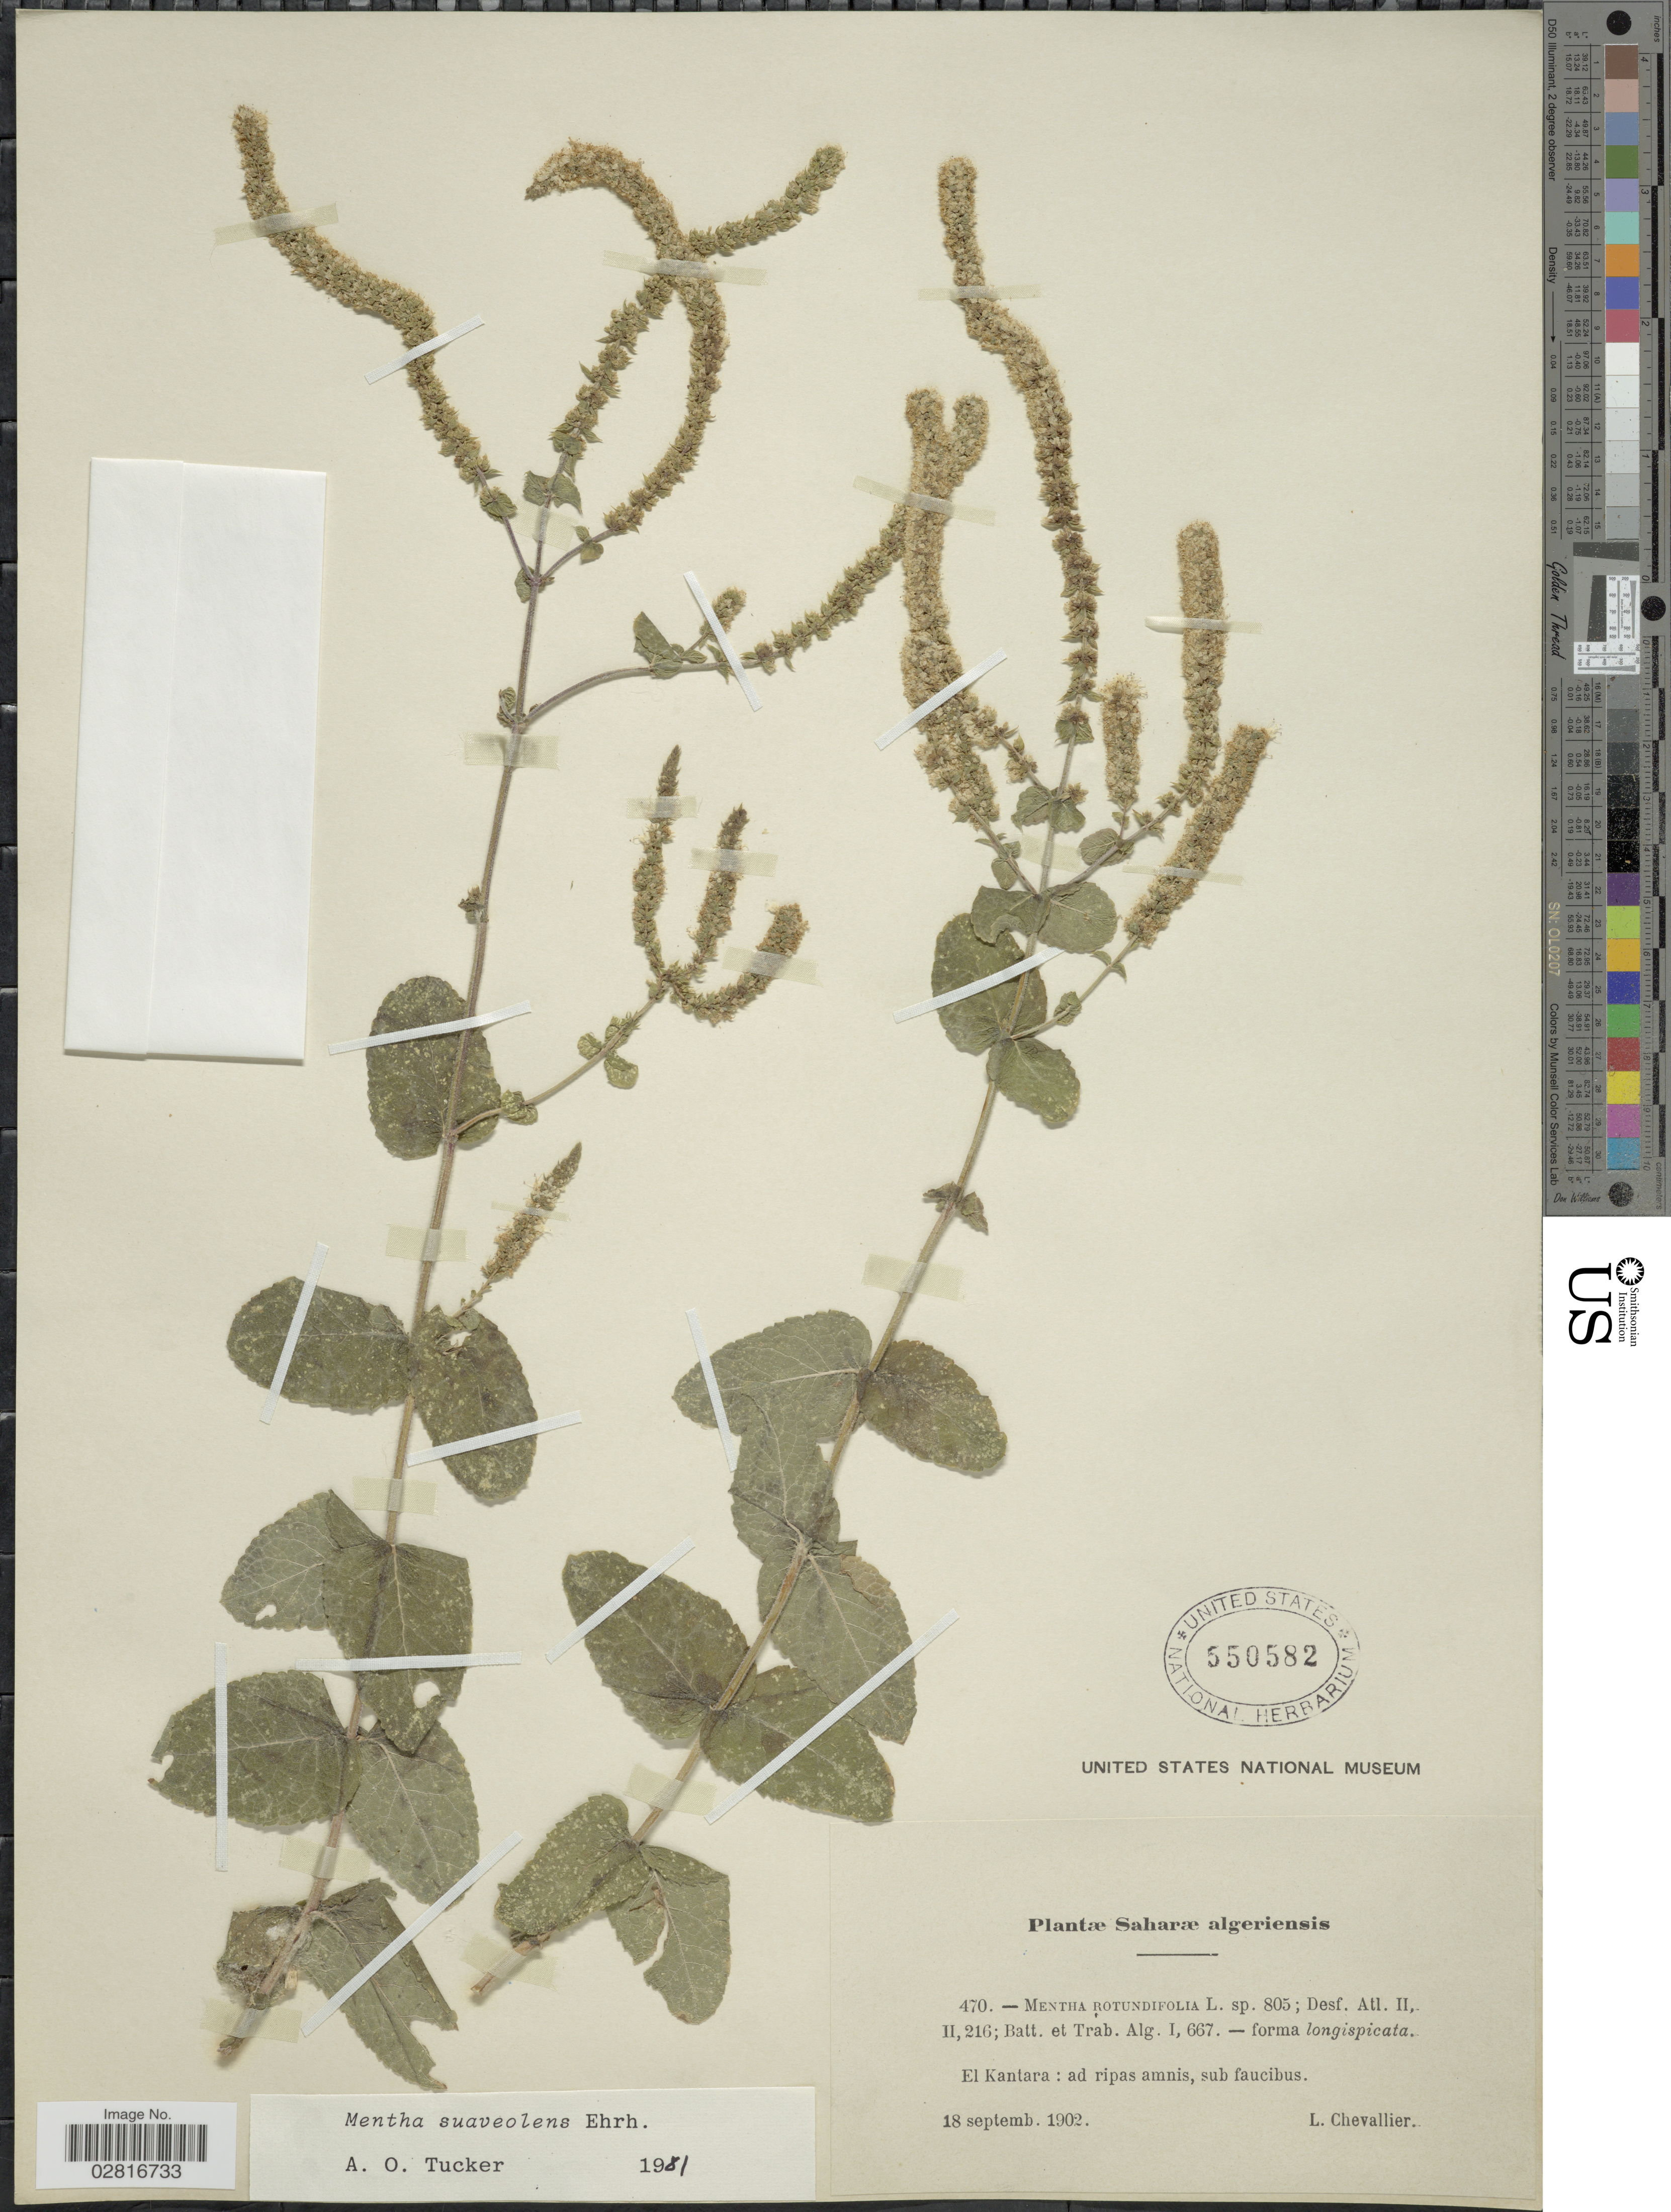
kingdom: Plantae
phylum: Tracheophyta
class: Magnoliopsida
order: Lamiales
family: Lamiaceae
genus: Mentha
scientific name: Mentha suaveolens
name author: Ehrh.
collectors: L. Chevallier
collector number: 470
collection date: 1902-09-18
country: Algeria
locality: Saharæ Algeriensis. El Kantara: ad ripas amnis, sub faucibus.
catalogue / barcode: US 550582